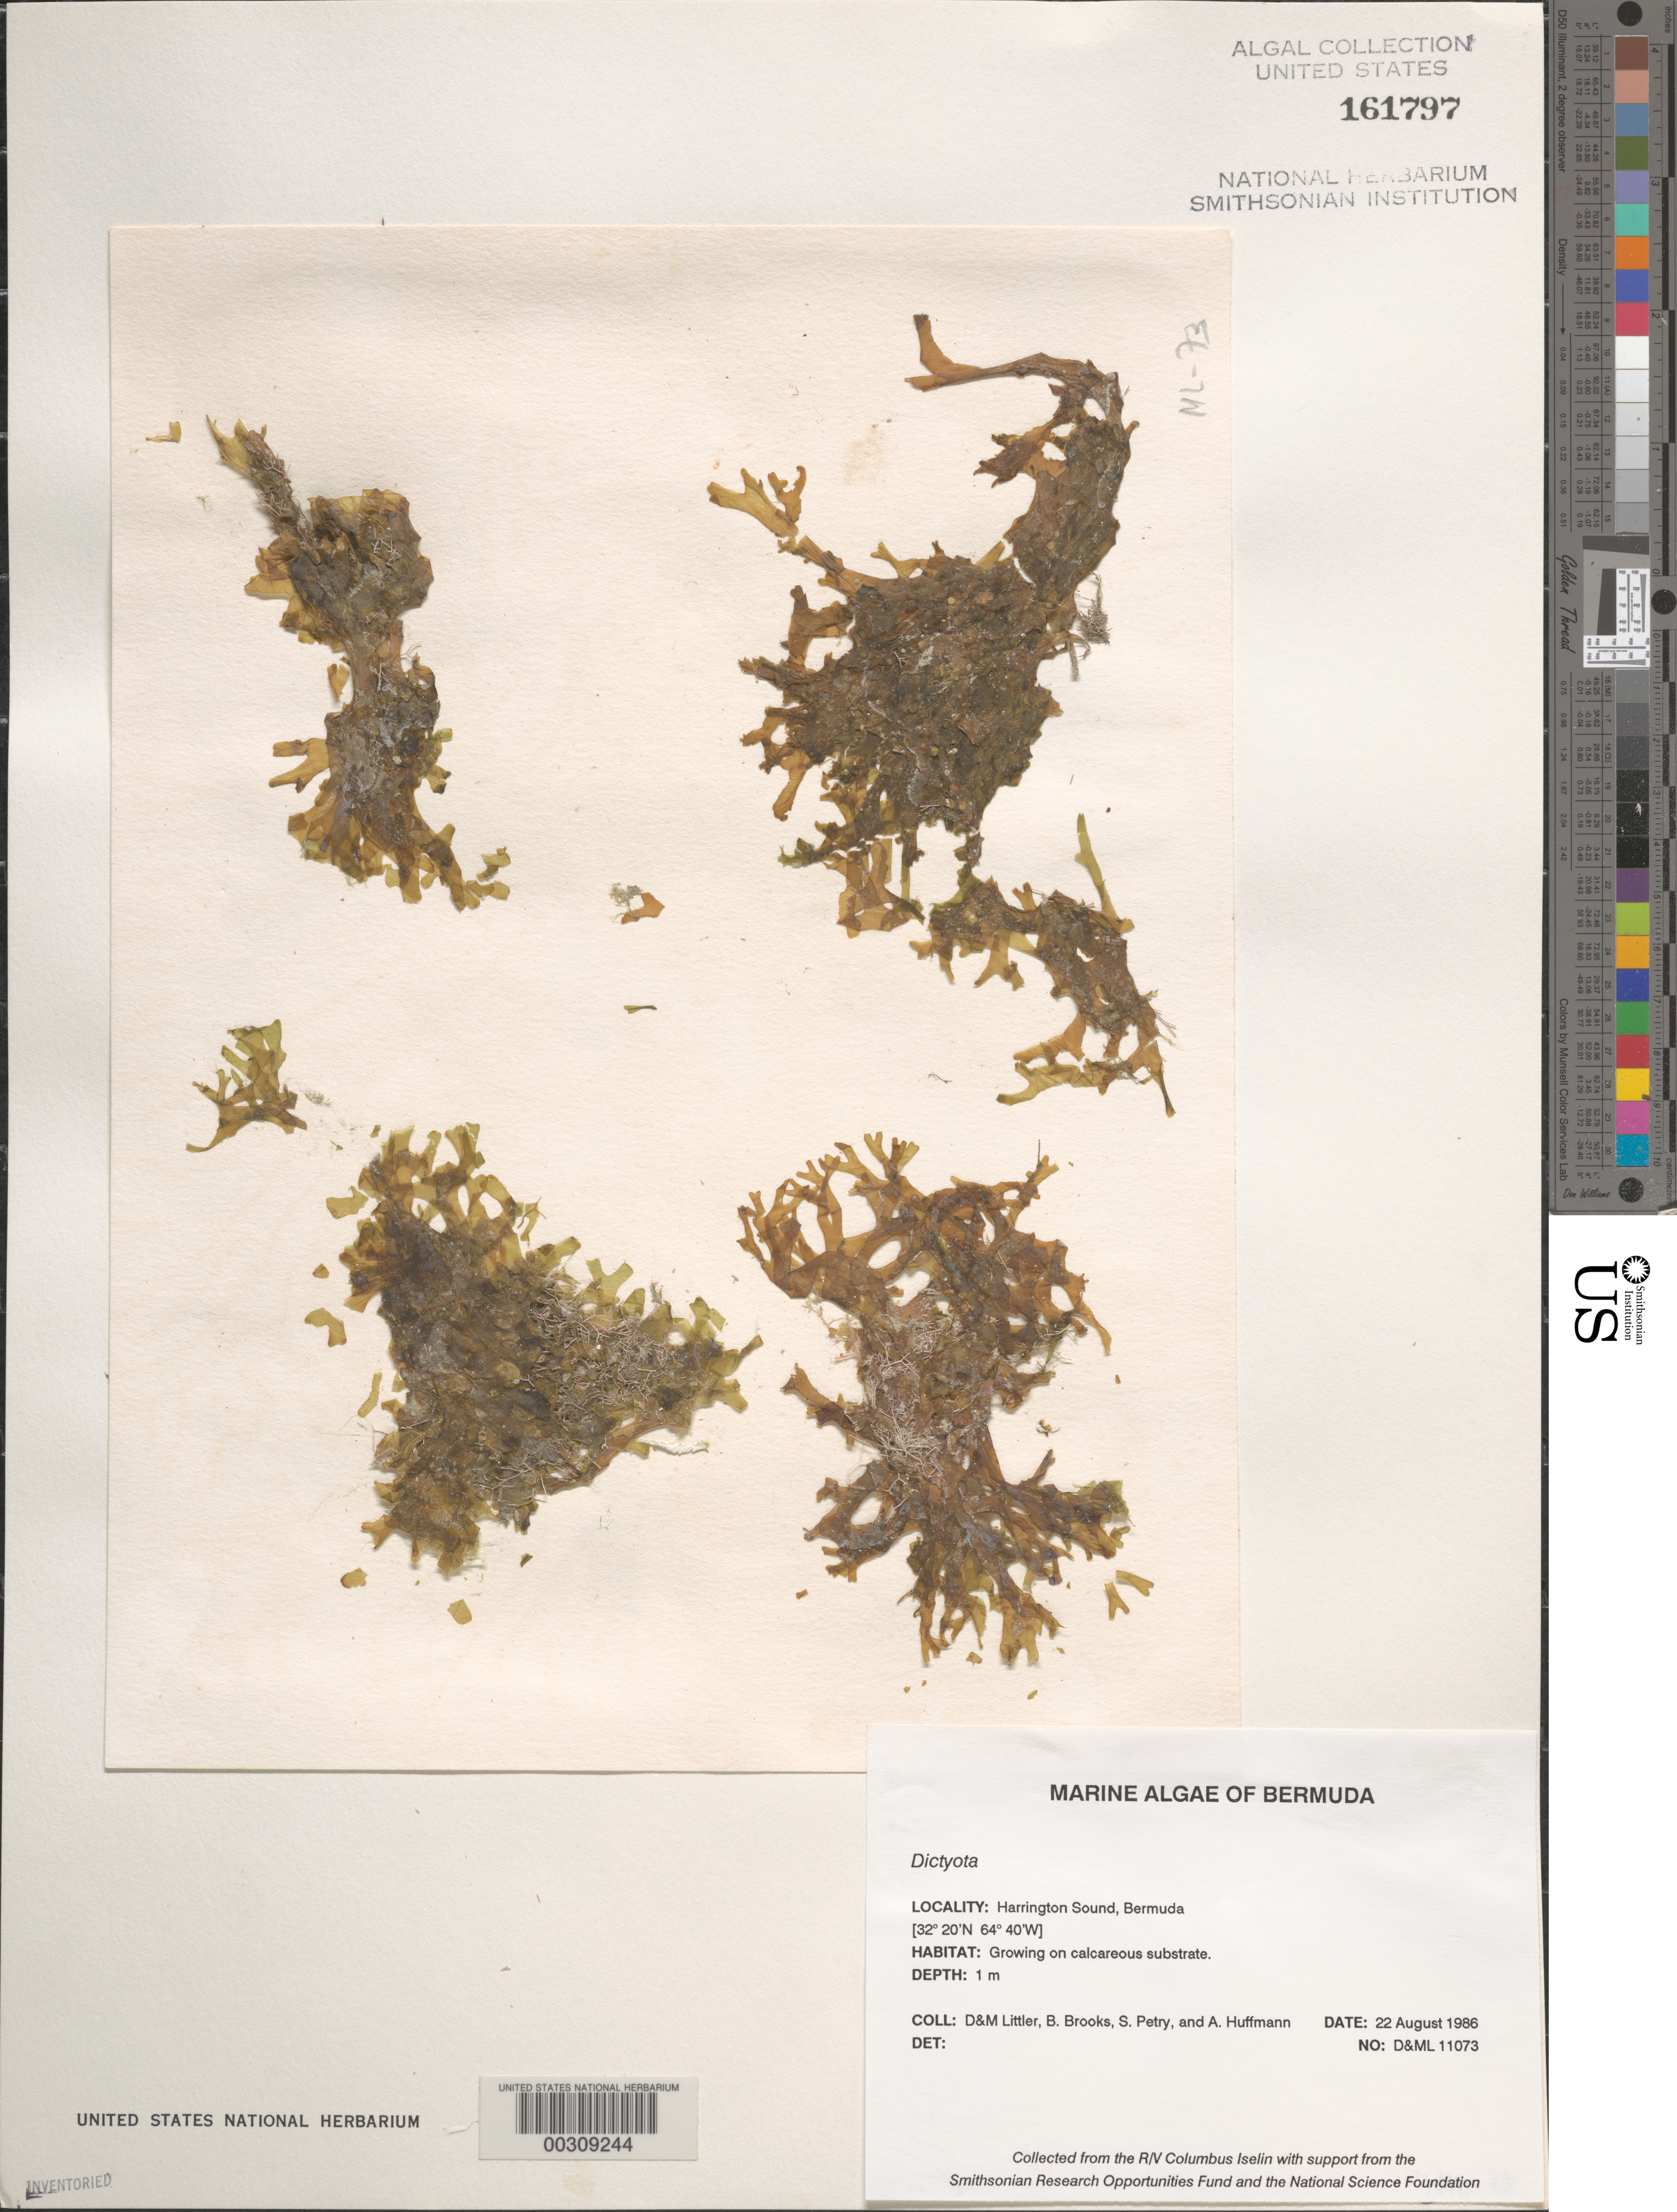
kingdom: Chromista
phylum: Ochrophyta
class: Phaeophyceae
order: Dictyotales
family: Dictyotaceae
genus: Dictyota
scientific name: Dictyota sp.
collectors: D. S. Littler, M. M. Littler & B. Brooks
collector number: D&ML 11073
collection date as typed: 22 Aug 1986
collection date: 1986-08-22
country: Bermuda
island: Bermuda Island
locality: Harrington Sound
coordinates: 32 20' N, 64 40' W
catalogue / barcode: US 161797